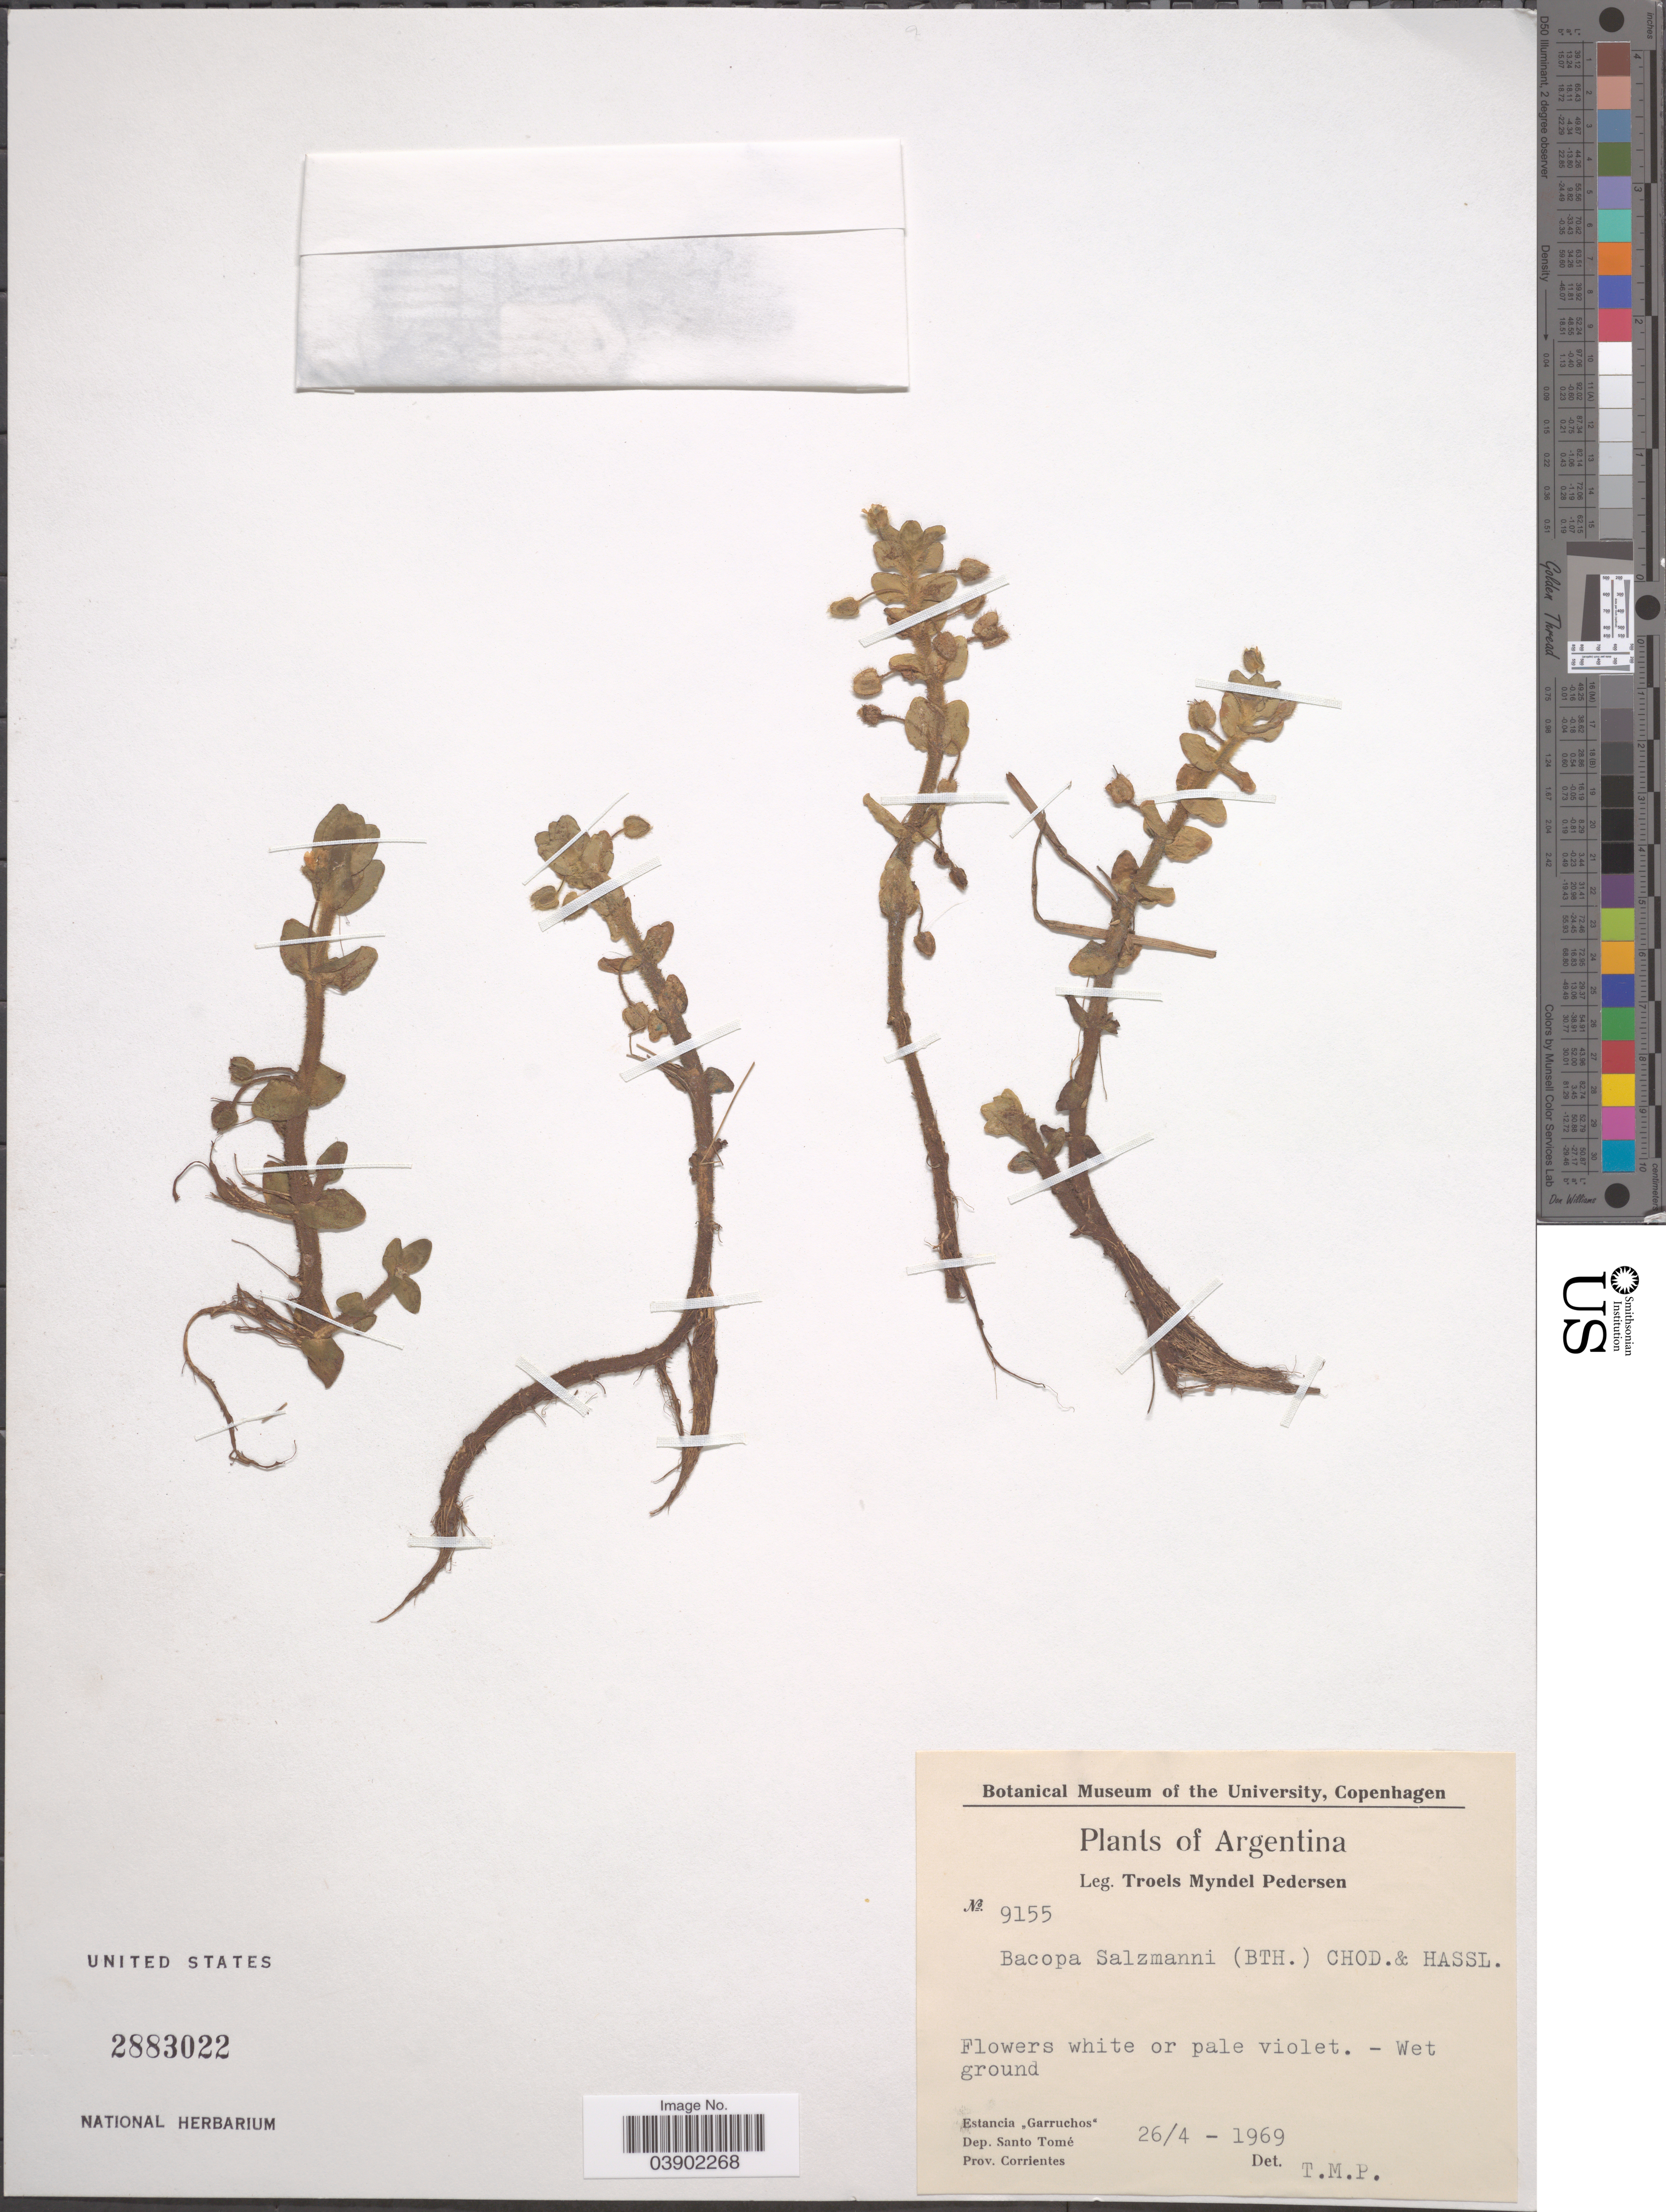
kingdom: Plantae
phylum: Tracheophyta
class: Magnoliopsida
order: Lamiales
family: Plantaginaceae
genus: Bacopa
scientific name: Bacopa salzmannii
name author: (Benth.) Wettst. ex Edwall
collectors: T. Pederson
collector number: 9155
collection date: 1969-04-26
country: Argentina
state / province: Corrientes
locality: Estancia "Garruchos". Dep. Santo Tomé.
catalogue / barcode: US 2883022